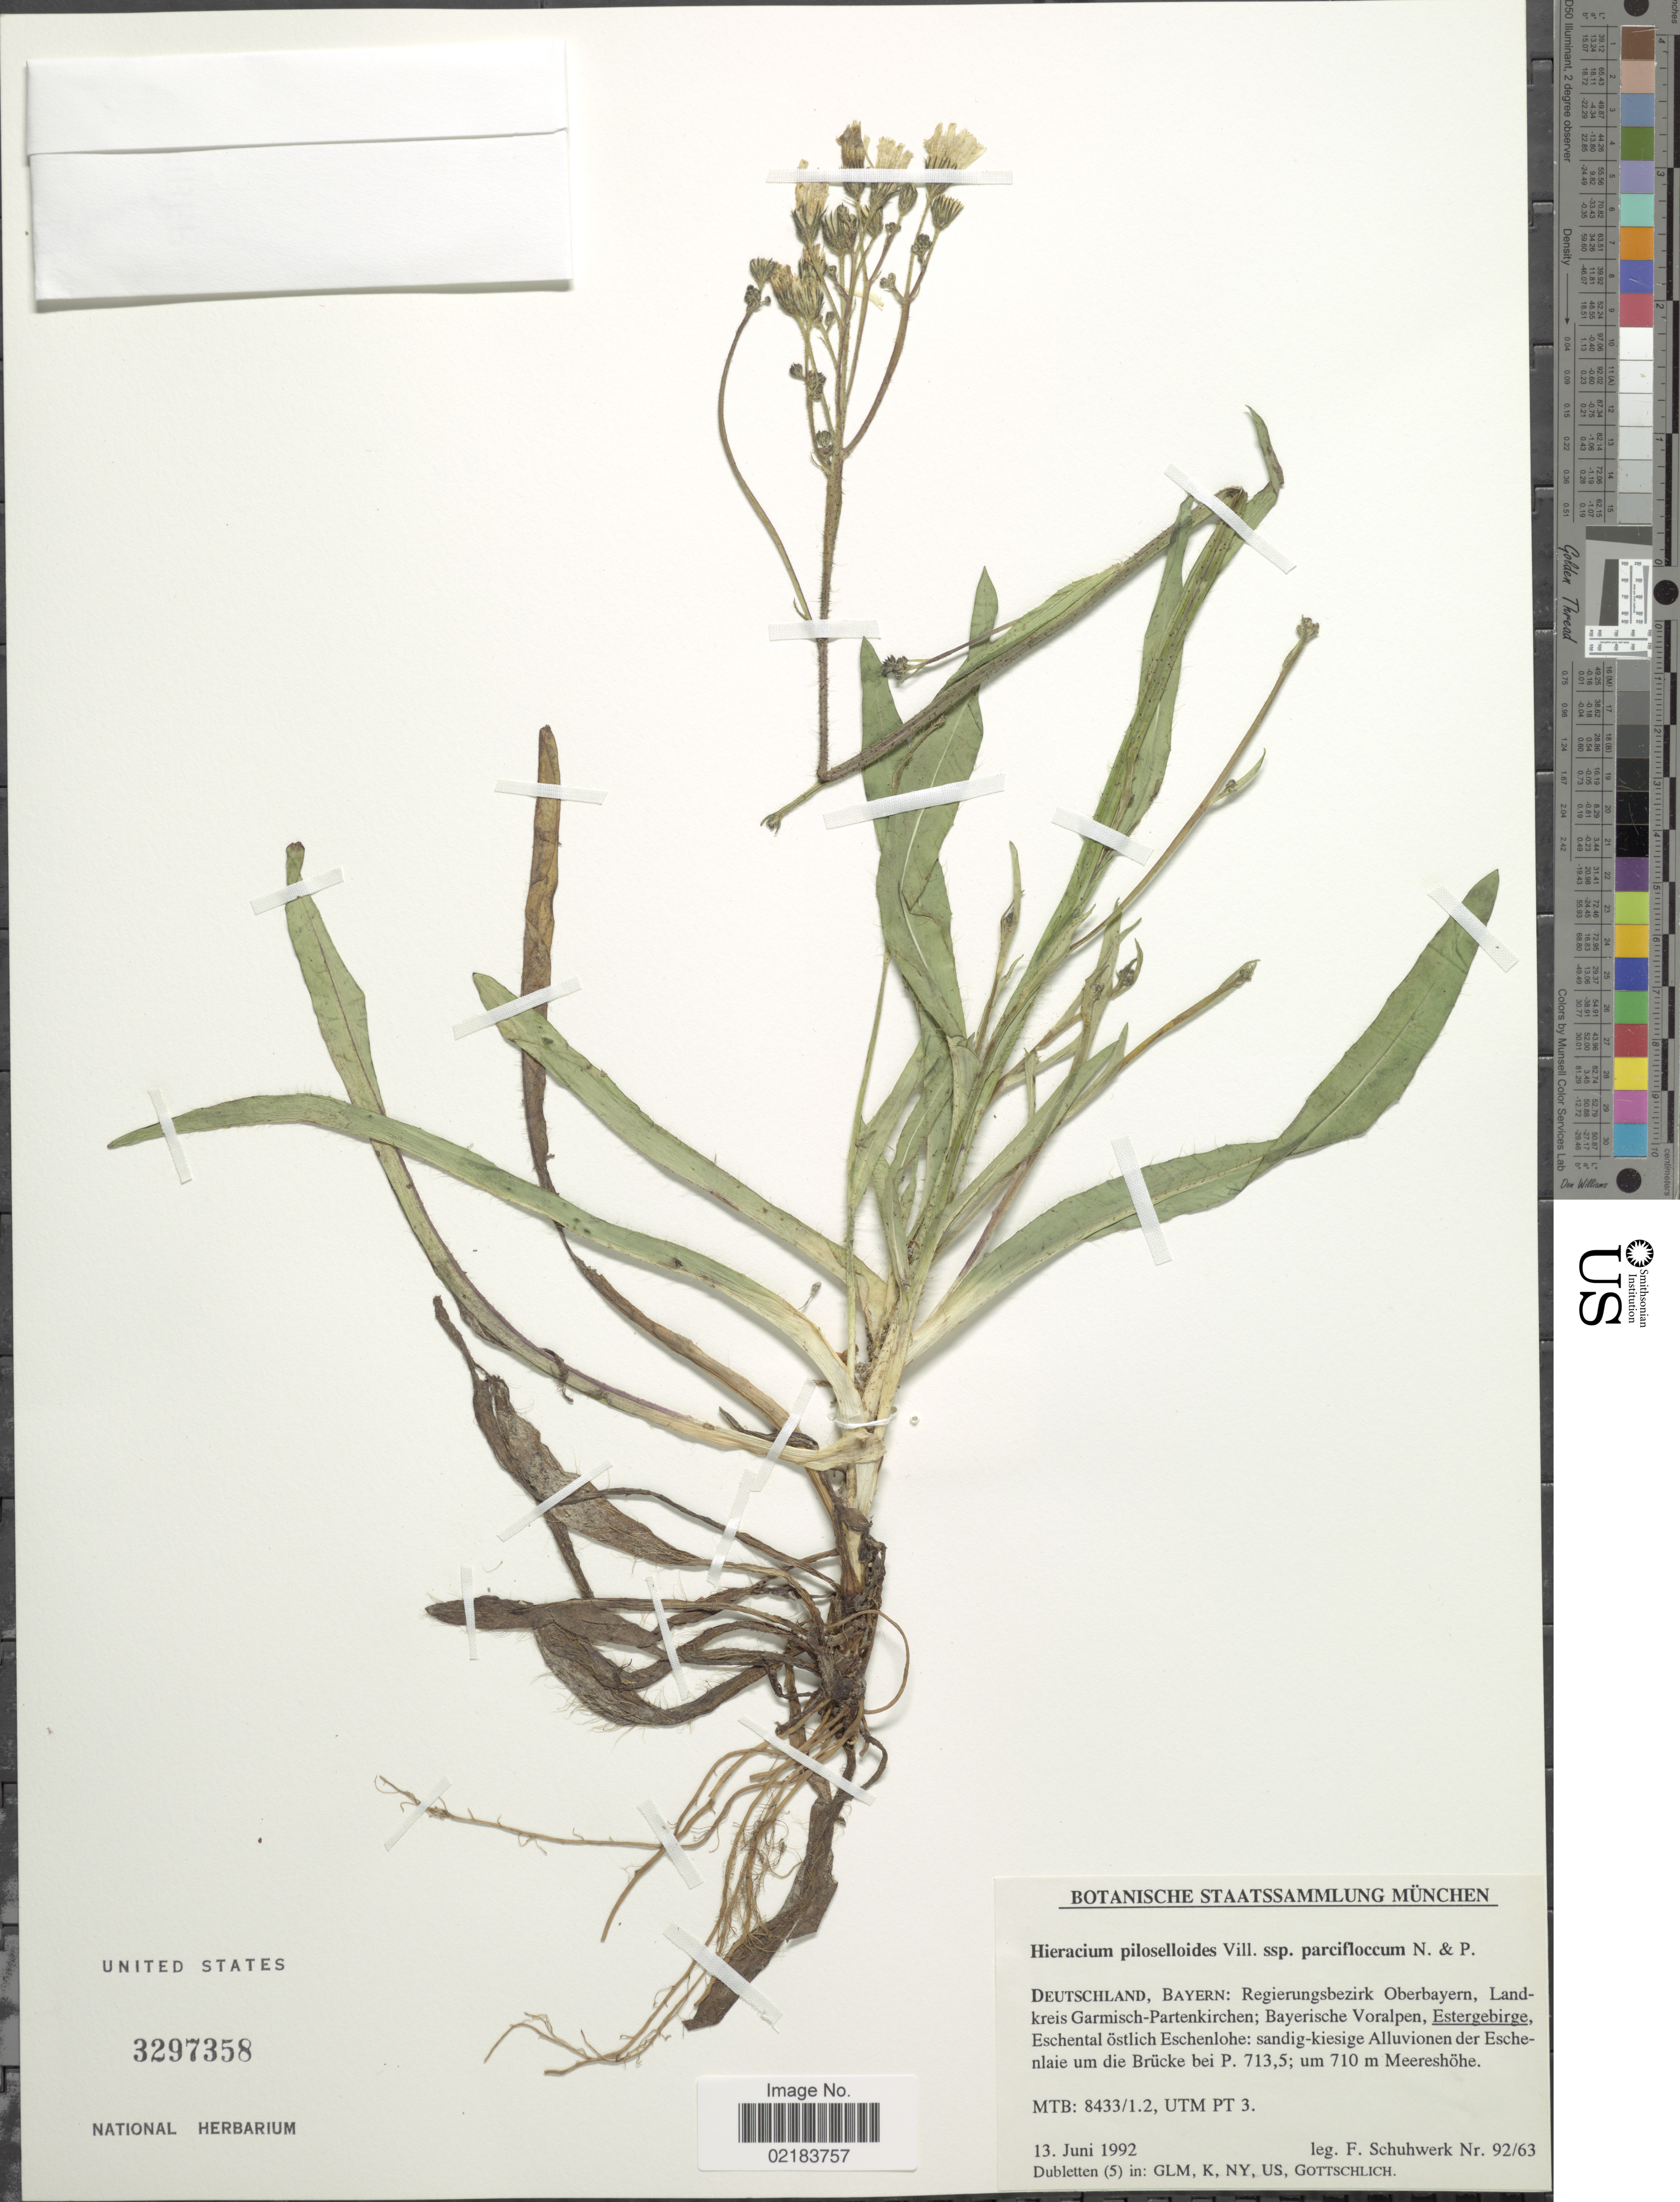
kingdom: Plantae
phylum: Tracheophyta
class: Magnoliopsida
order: Asterales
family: Asteraceae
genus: Pilosella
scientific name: Pilosella piloselloides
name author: (Vill.) Soják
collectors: Schuhwerk, F.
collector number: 92/63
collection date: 1992-06-13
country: Germany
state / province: Bayern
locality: Deutschland, Bayern: Regierungsbezirk Oberbayern, Landkreis Garmisch-Partenkirchen; Bayerische Voralpan, Estergebirge, Eschental östlich Eschenlohe: sandig-kiesige Alluvionen der Eschenlaie um die Brücke bei P.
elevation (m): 710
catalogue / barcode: US 3297358